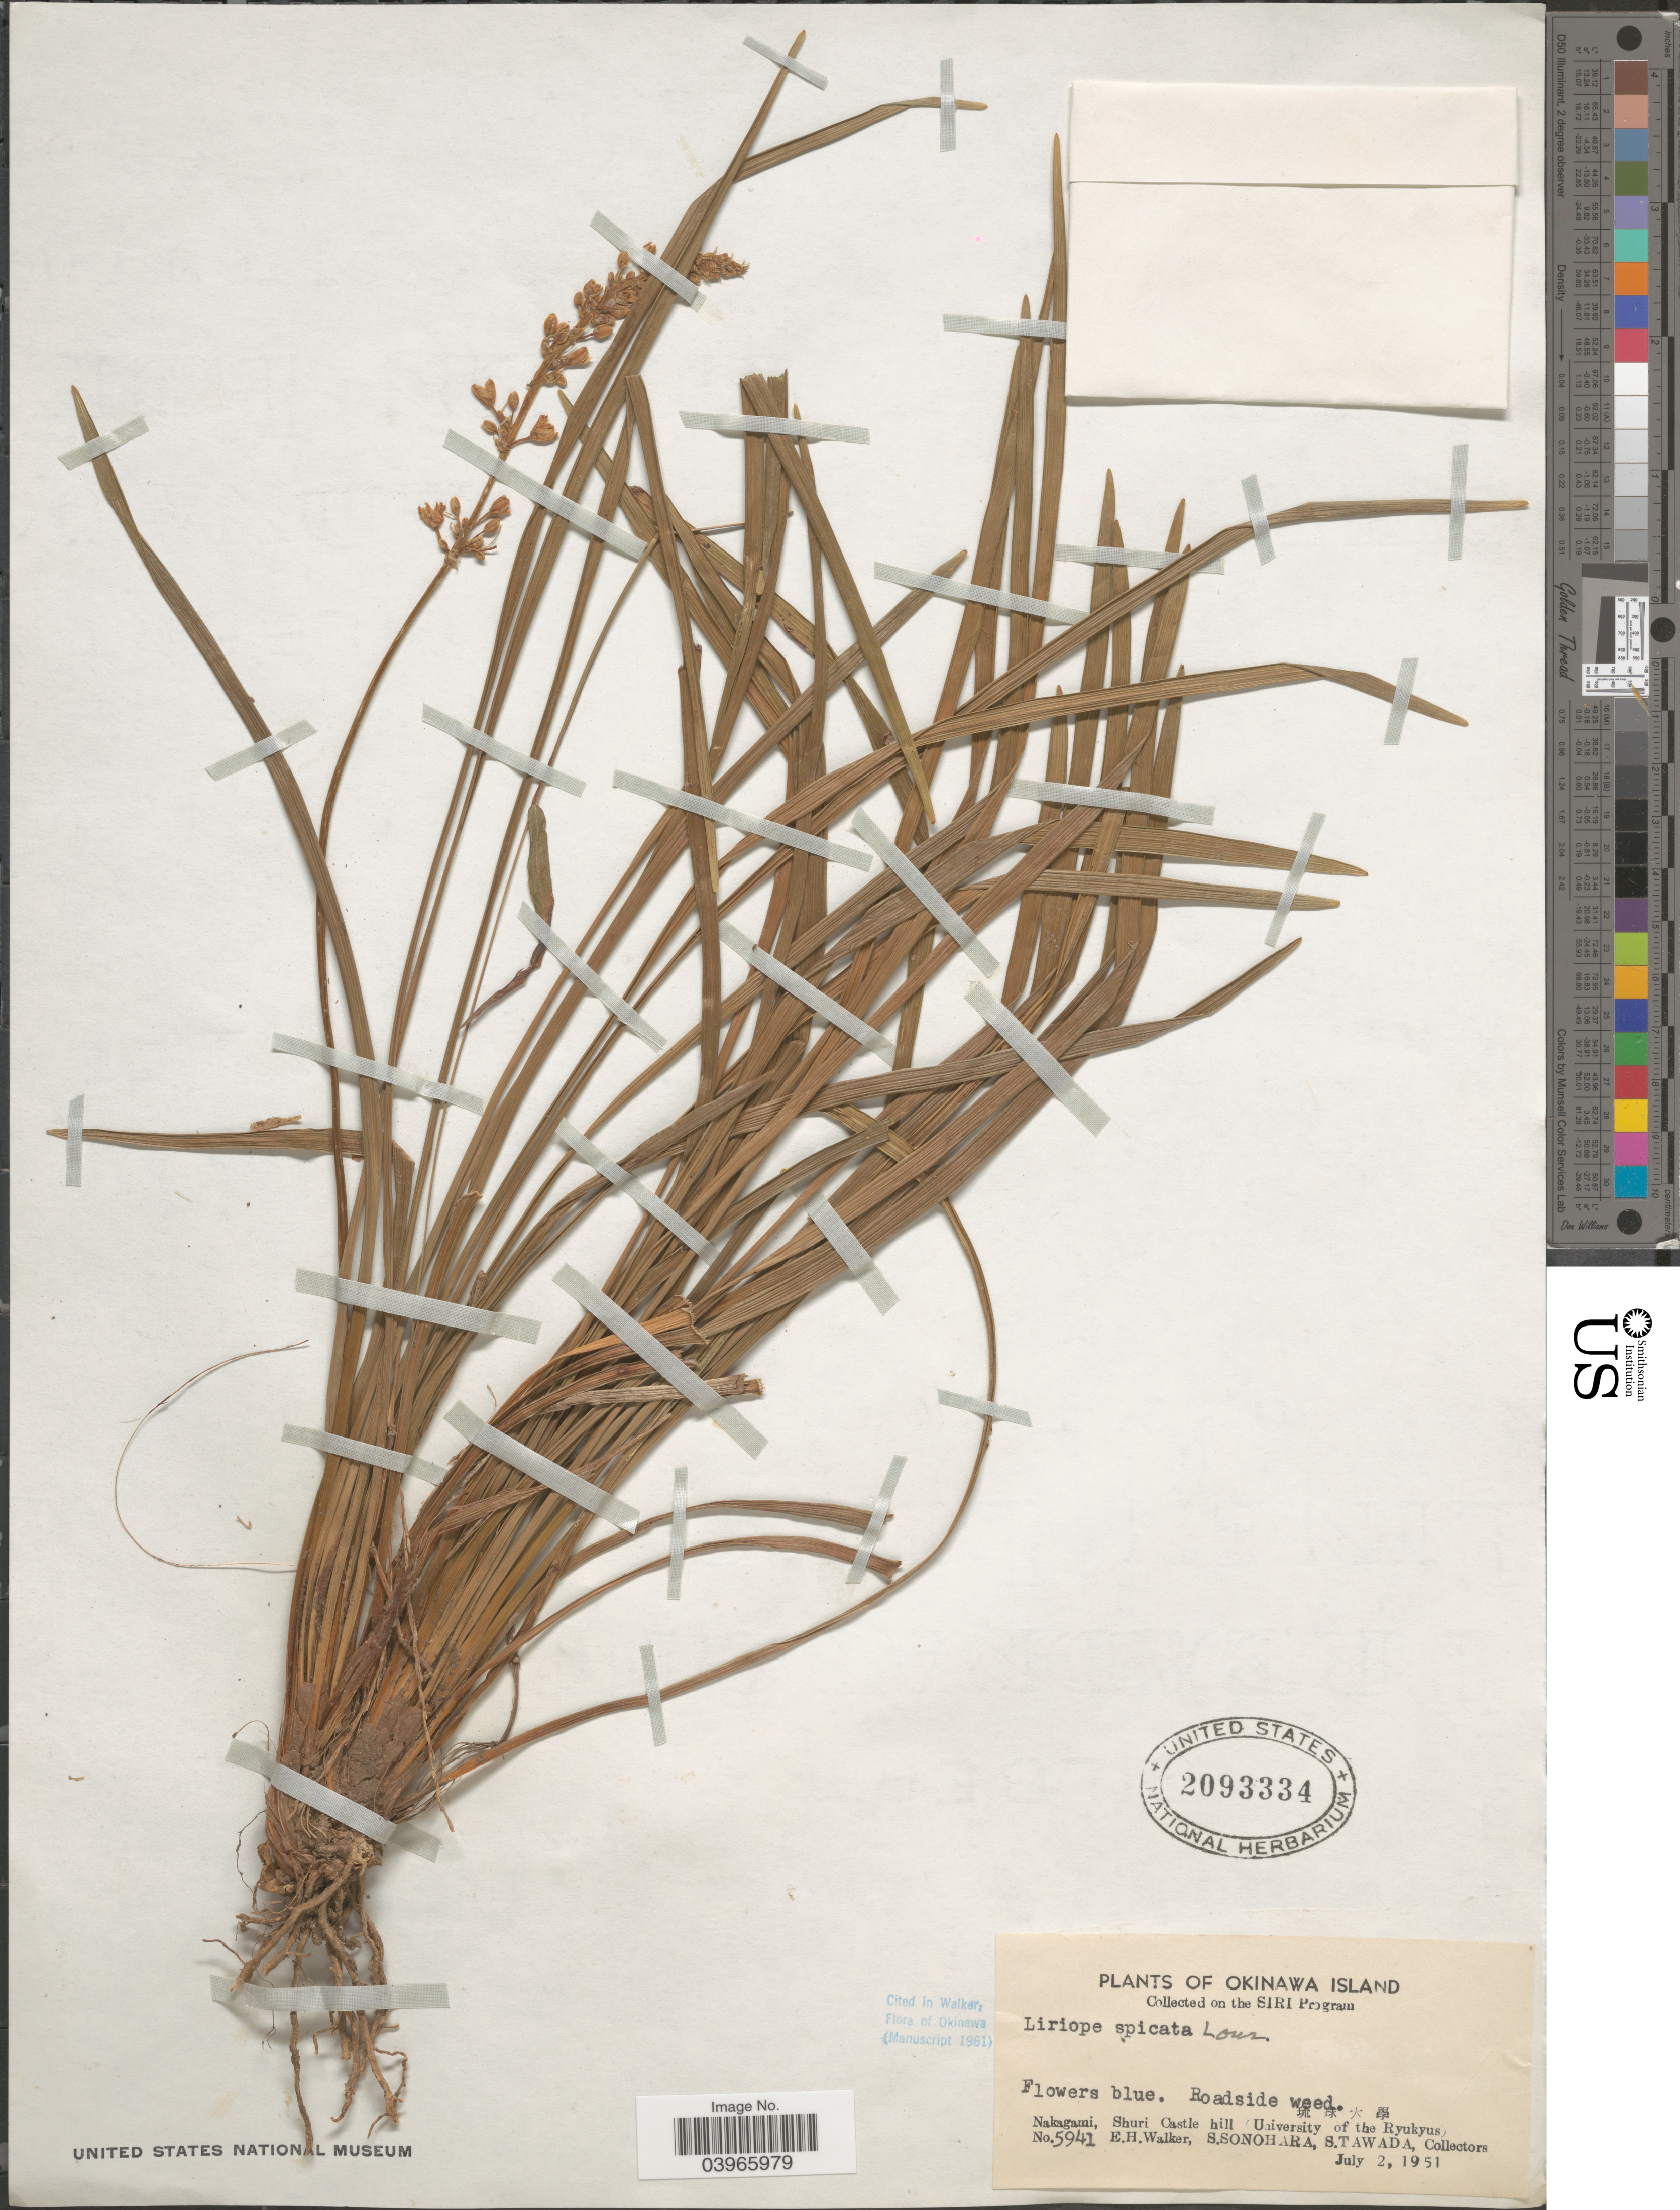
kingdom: Plantae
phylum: Tracheophyta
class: Liliopsida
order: Asparagales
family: Asparagaceae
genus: Liriope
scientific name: Liriope spicata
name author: Lour.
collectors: E. H. Walker, S. Sonohara & S. Tawada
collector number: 5941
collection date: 1951-07-02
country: Japan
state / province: Okinawa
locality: Okinawa Island. Nakagami, Shuri Castle hill (University of the Ryukyus).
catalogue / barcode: US 2093334